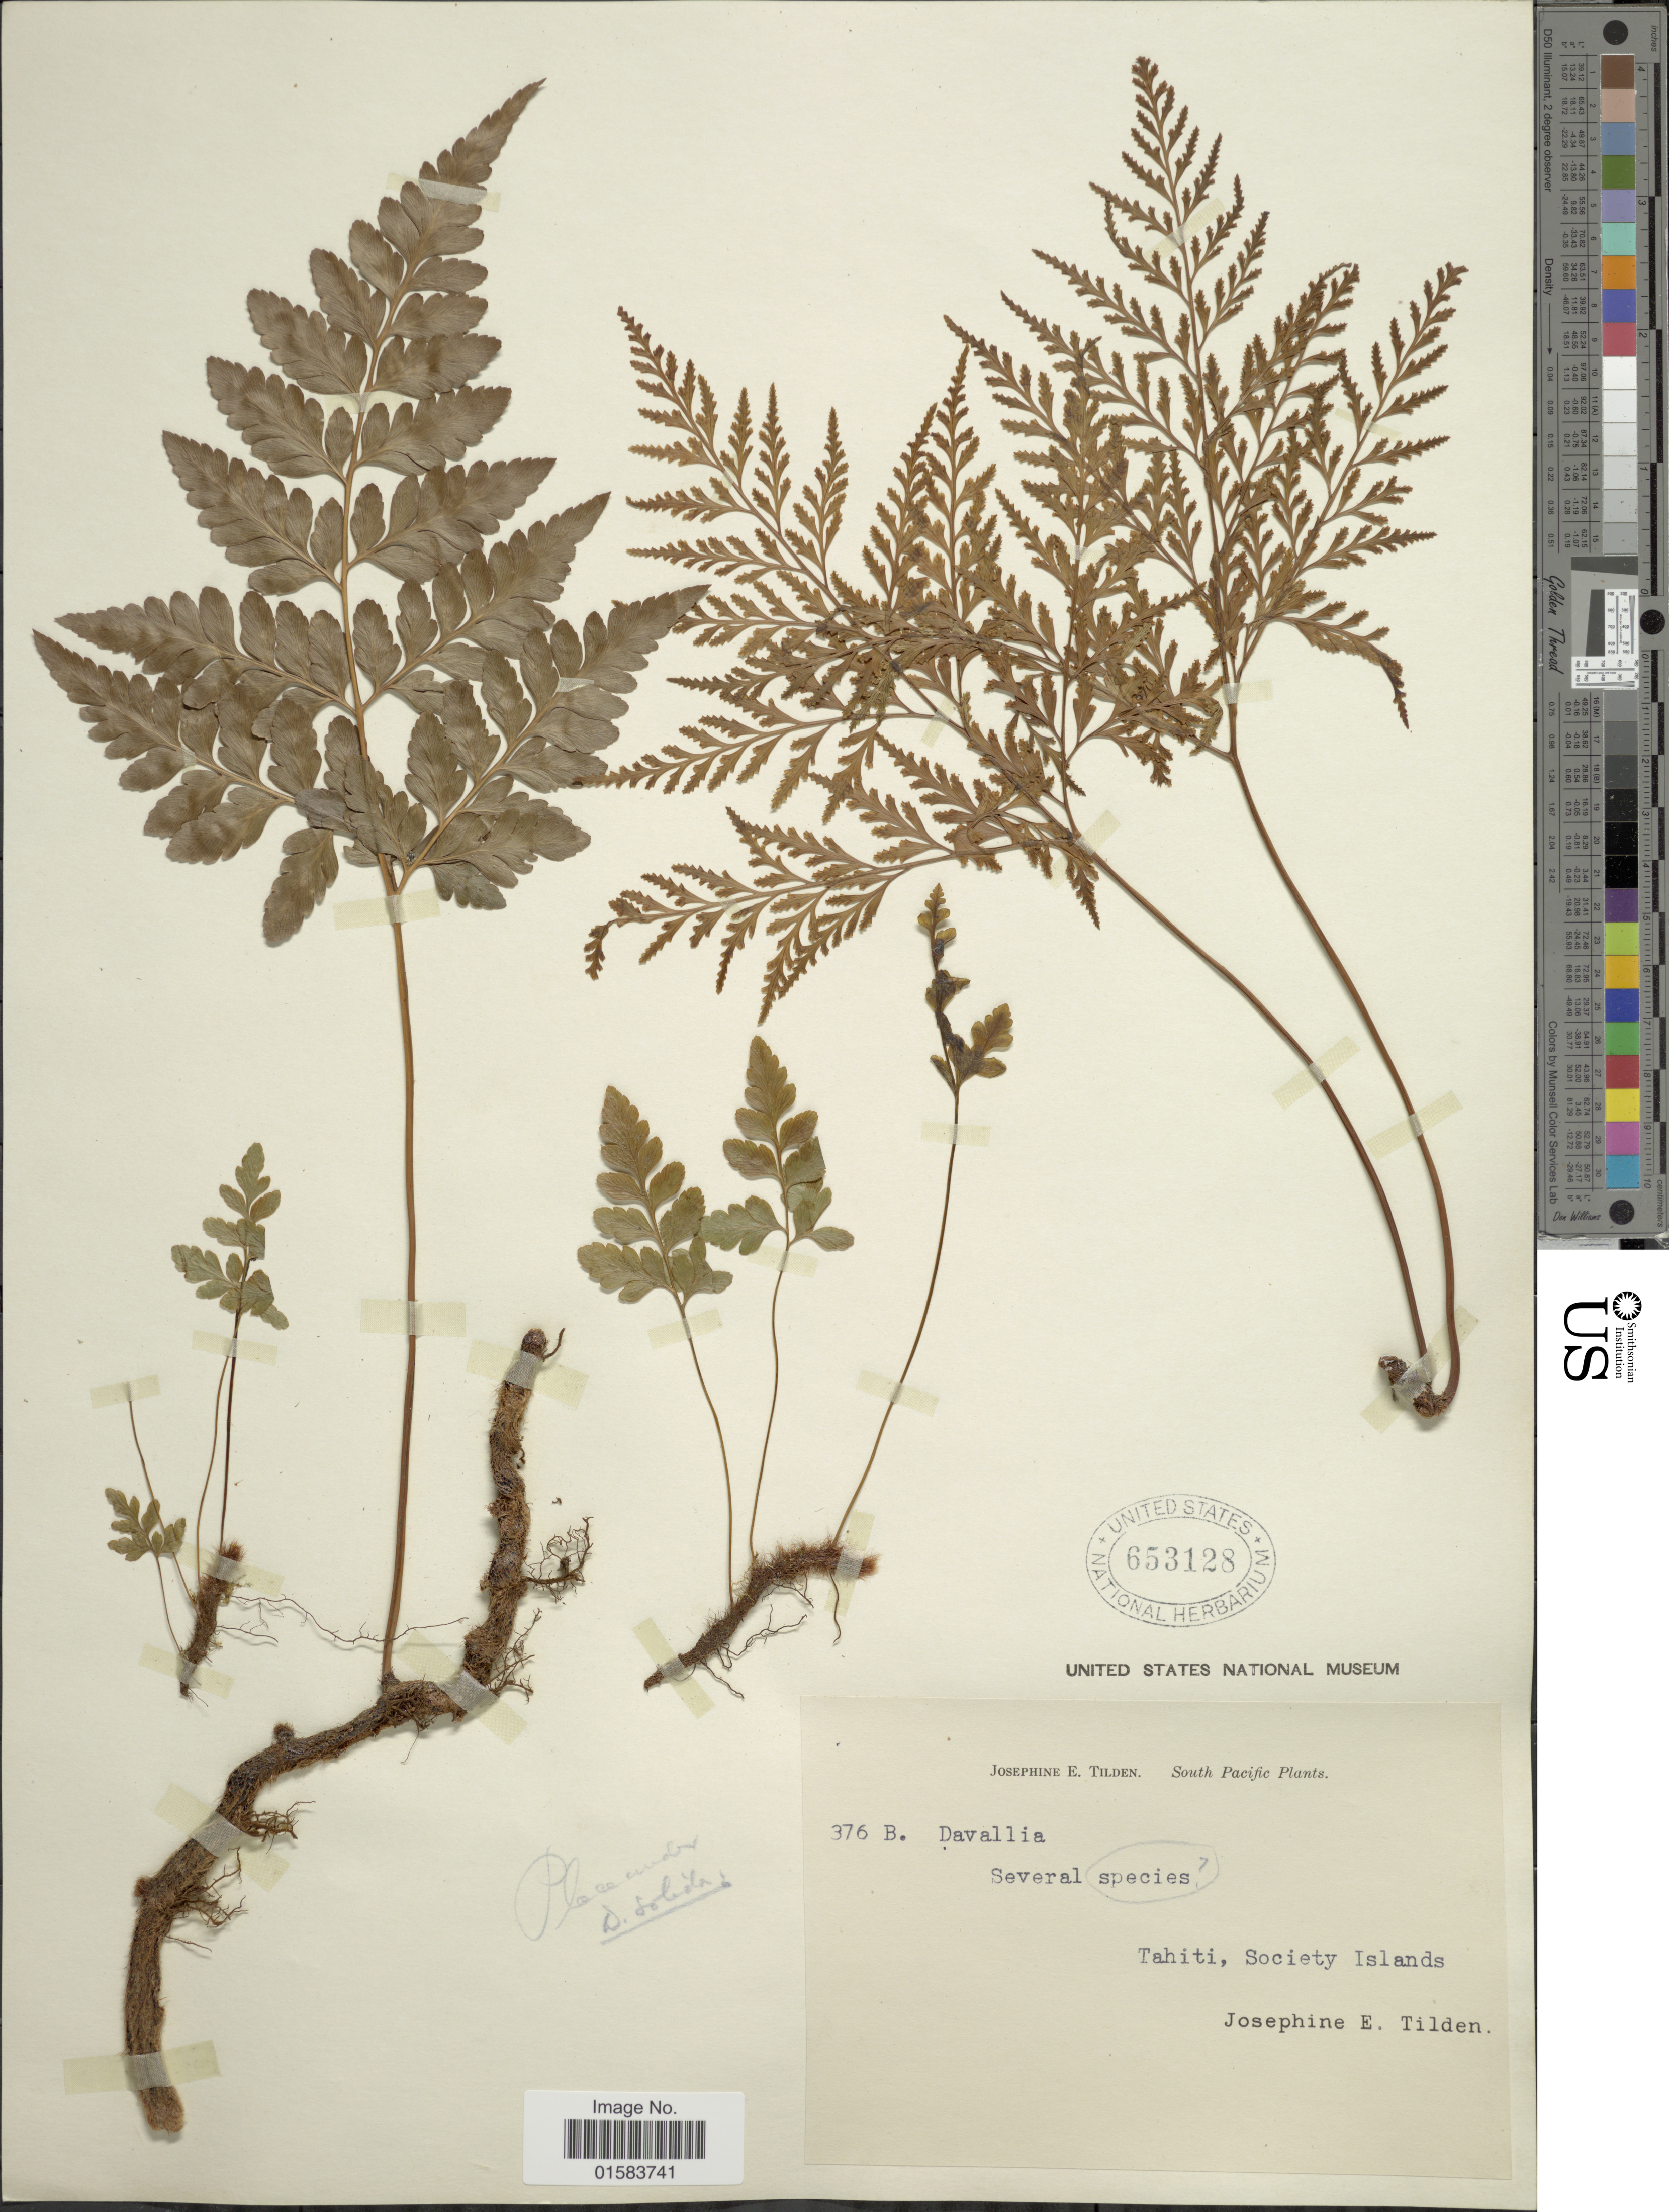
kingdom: Plantae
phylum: Tracheophyta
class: Polypodiopsida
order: Polypodiales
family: Davalliaceae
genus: Davallia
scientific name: Davallia solida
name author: (G. Forst.) Sw.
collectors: J. E. Tilden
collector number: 376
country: French Polynesia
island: Tahiti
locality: Tahiti, Society Islands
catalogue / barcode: US 653128